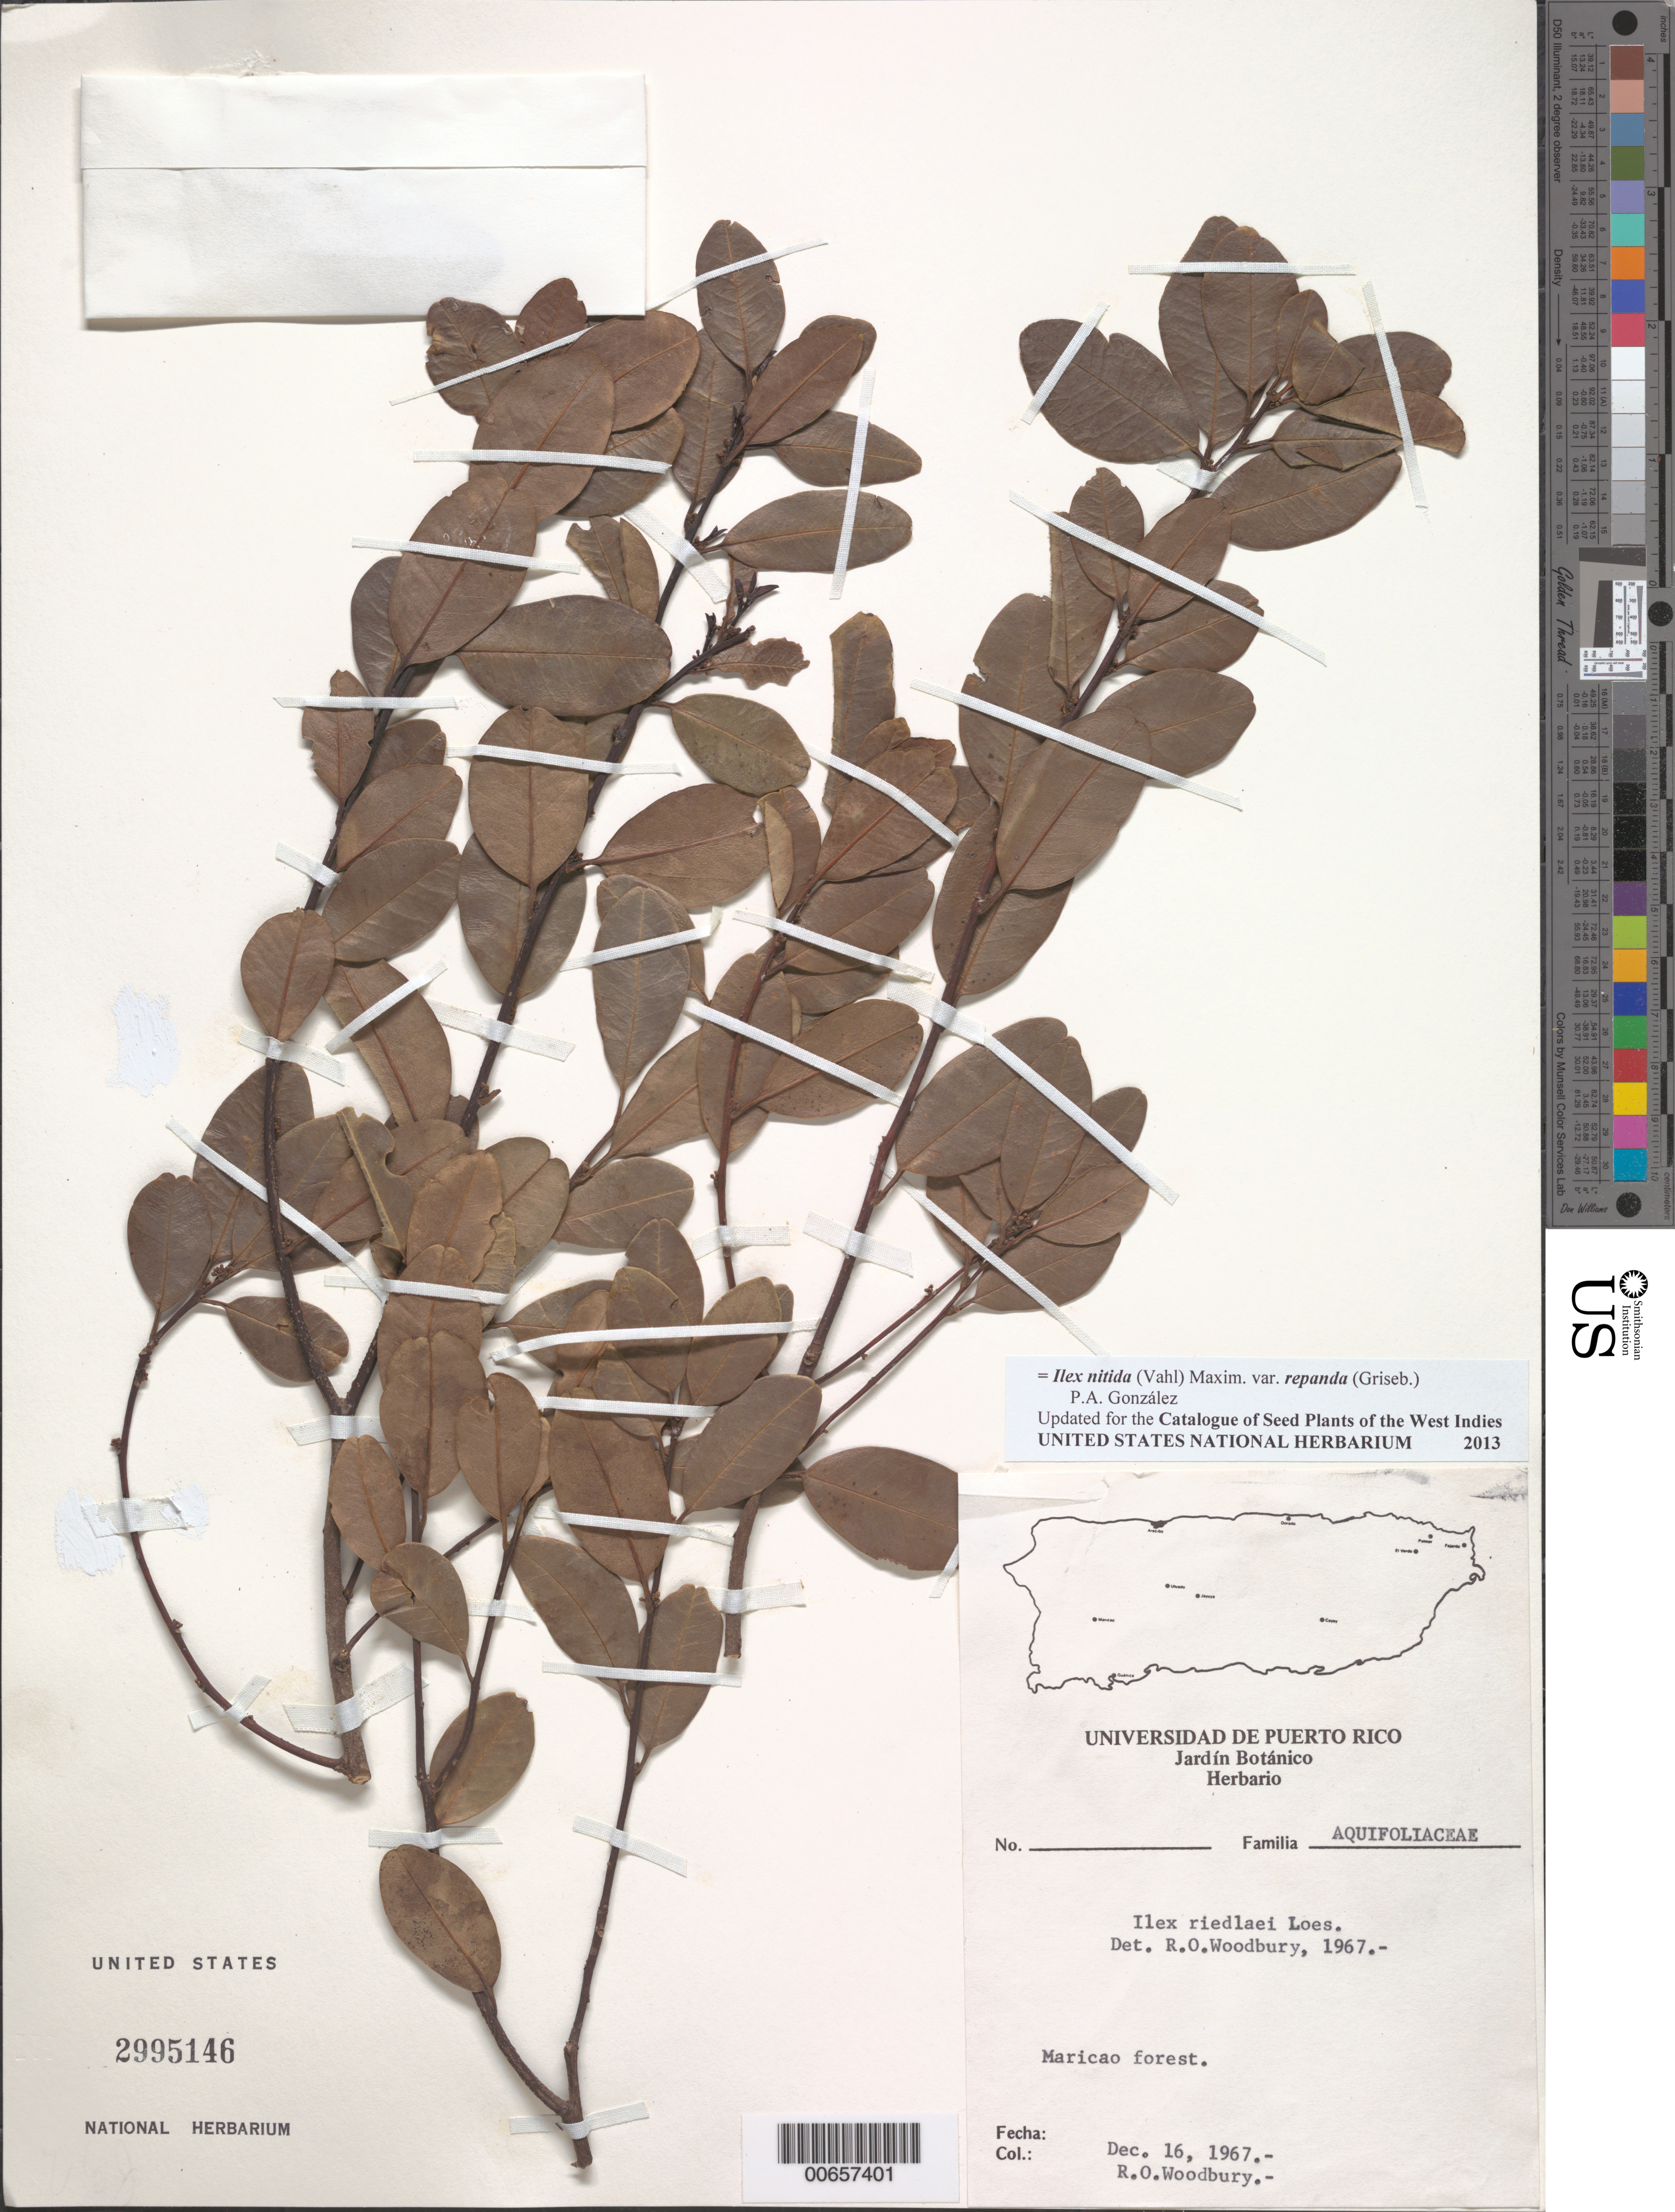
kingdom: Plantae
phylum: Tracheophyta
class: Magnoliopsida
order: Aquifoliales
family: Aquifoliaceae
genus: Ilex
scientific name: Ilex nitida var. repanda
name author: (Griseb.) P. A. González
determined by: Woodbury, R. O.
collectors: R. O. Woodbury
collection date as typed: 16 Dec 1967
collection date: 1967-12-16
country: Puerto Rico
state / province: Maricao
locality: Maricao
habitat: Forest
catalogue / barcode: US 2995336